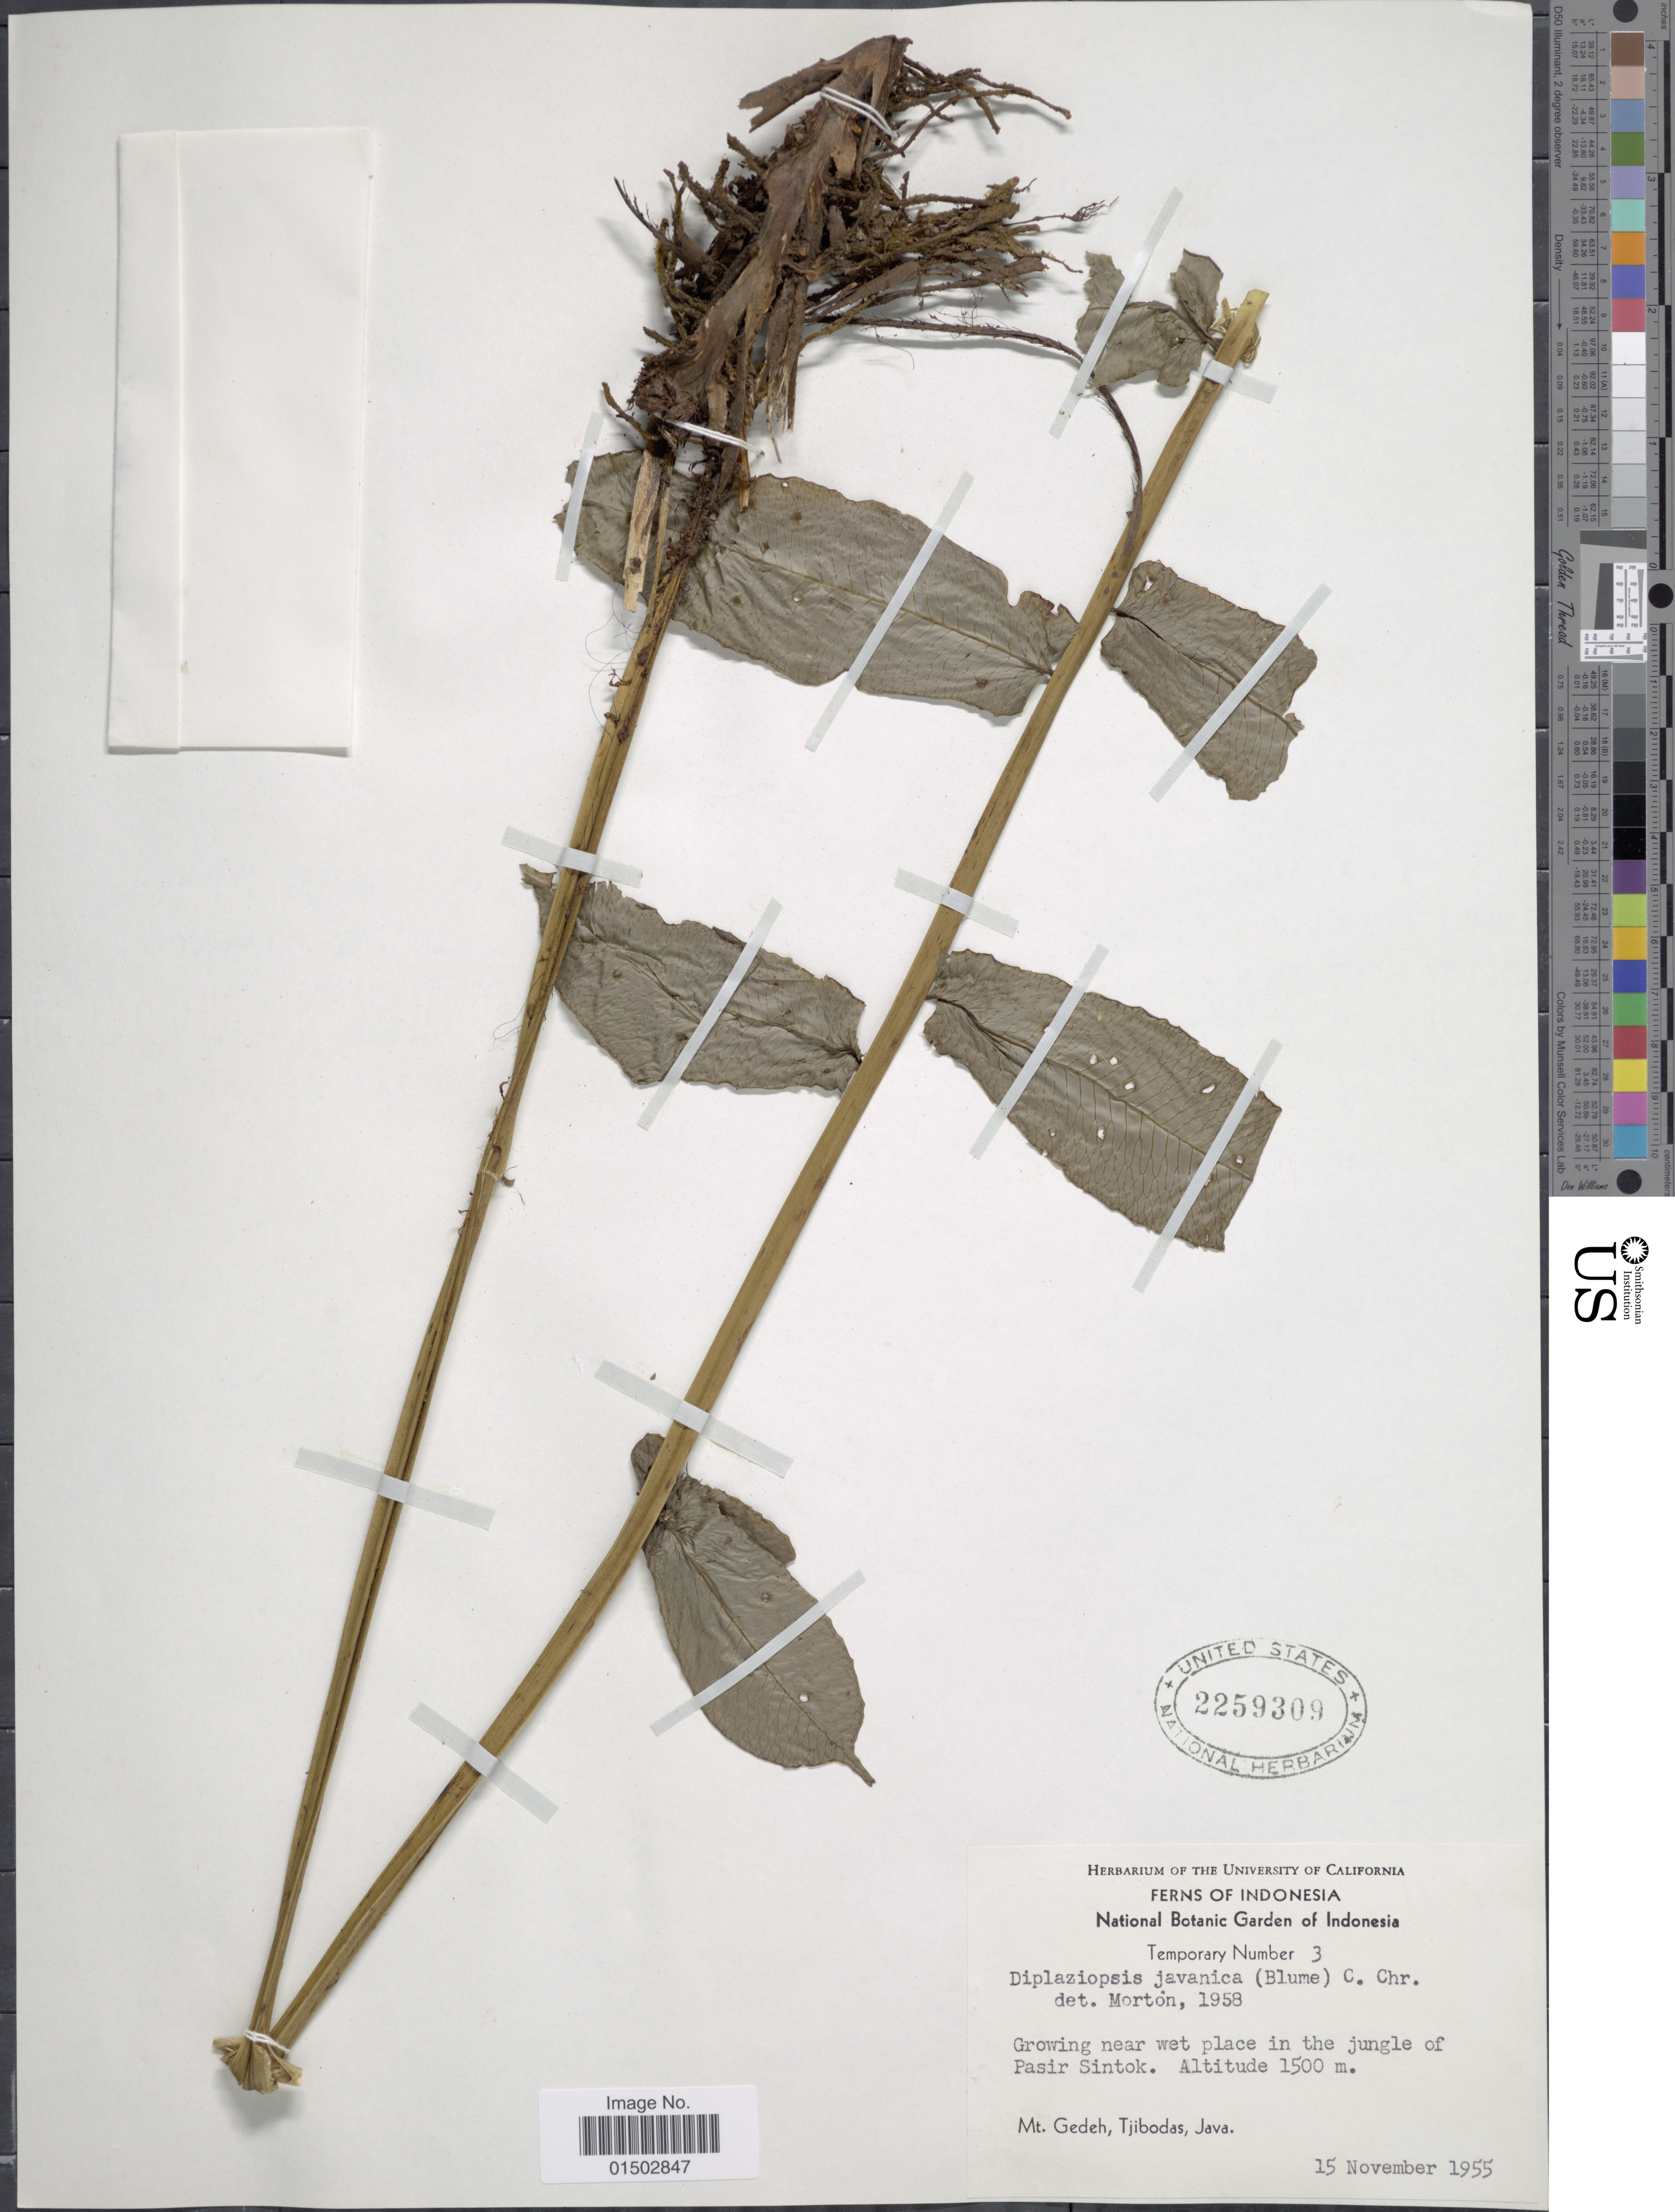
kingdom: Plantae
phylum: Tracheophyta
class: Polypodiopsida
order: Polypodiales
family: Diplaziopsidaceae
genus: Diplaziopsis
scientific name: Diplaziopsis javanica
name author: (Blume) C. Chr.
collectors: ex herb. Univ. of California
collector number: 3?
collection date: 1955-11-15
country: Indonesia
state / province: Java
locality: Growing near wet place in the jungle of Pasir Sintok, Mt. Gedeh, Tjibodas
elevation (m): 1500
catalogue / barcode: US 2259309